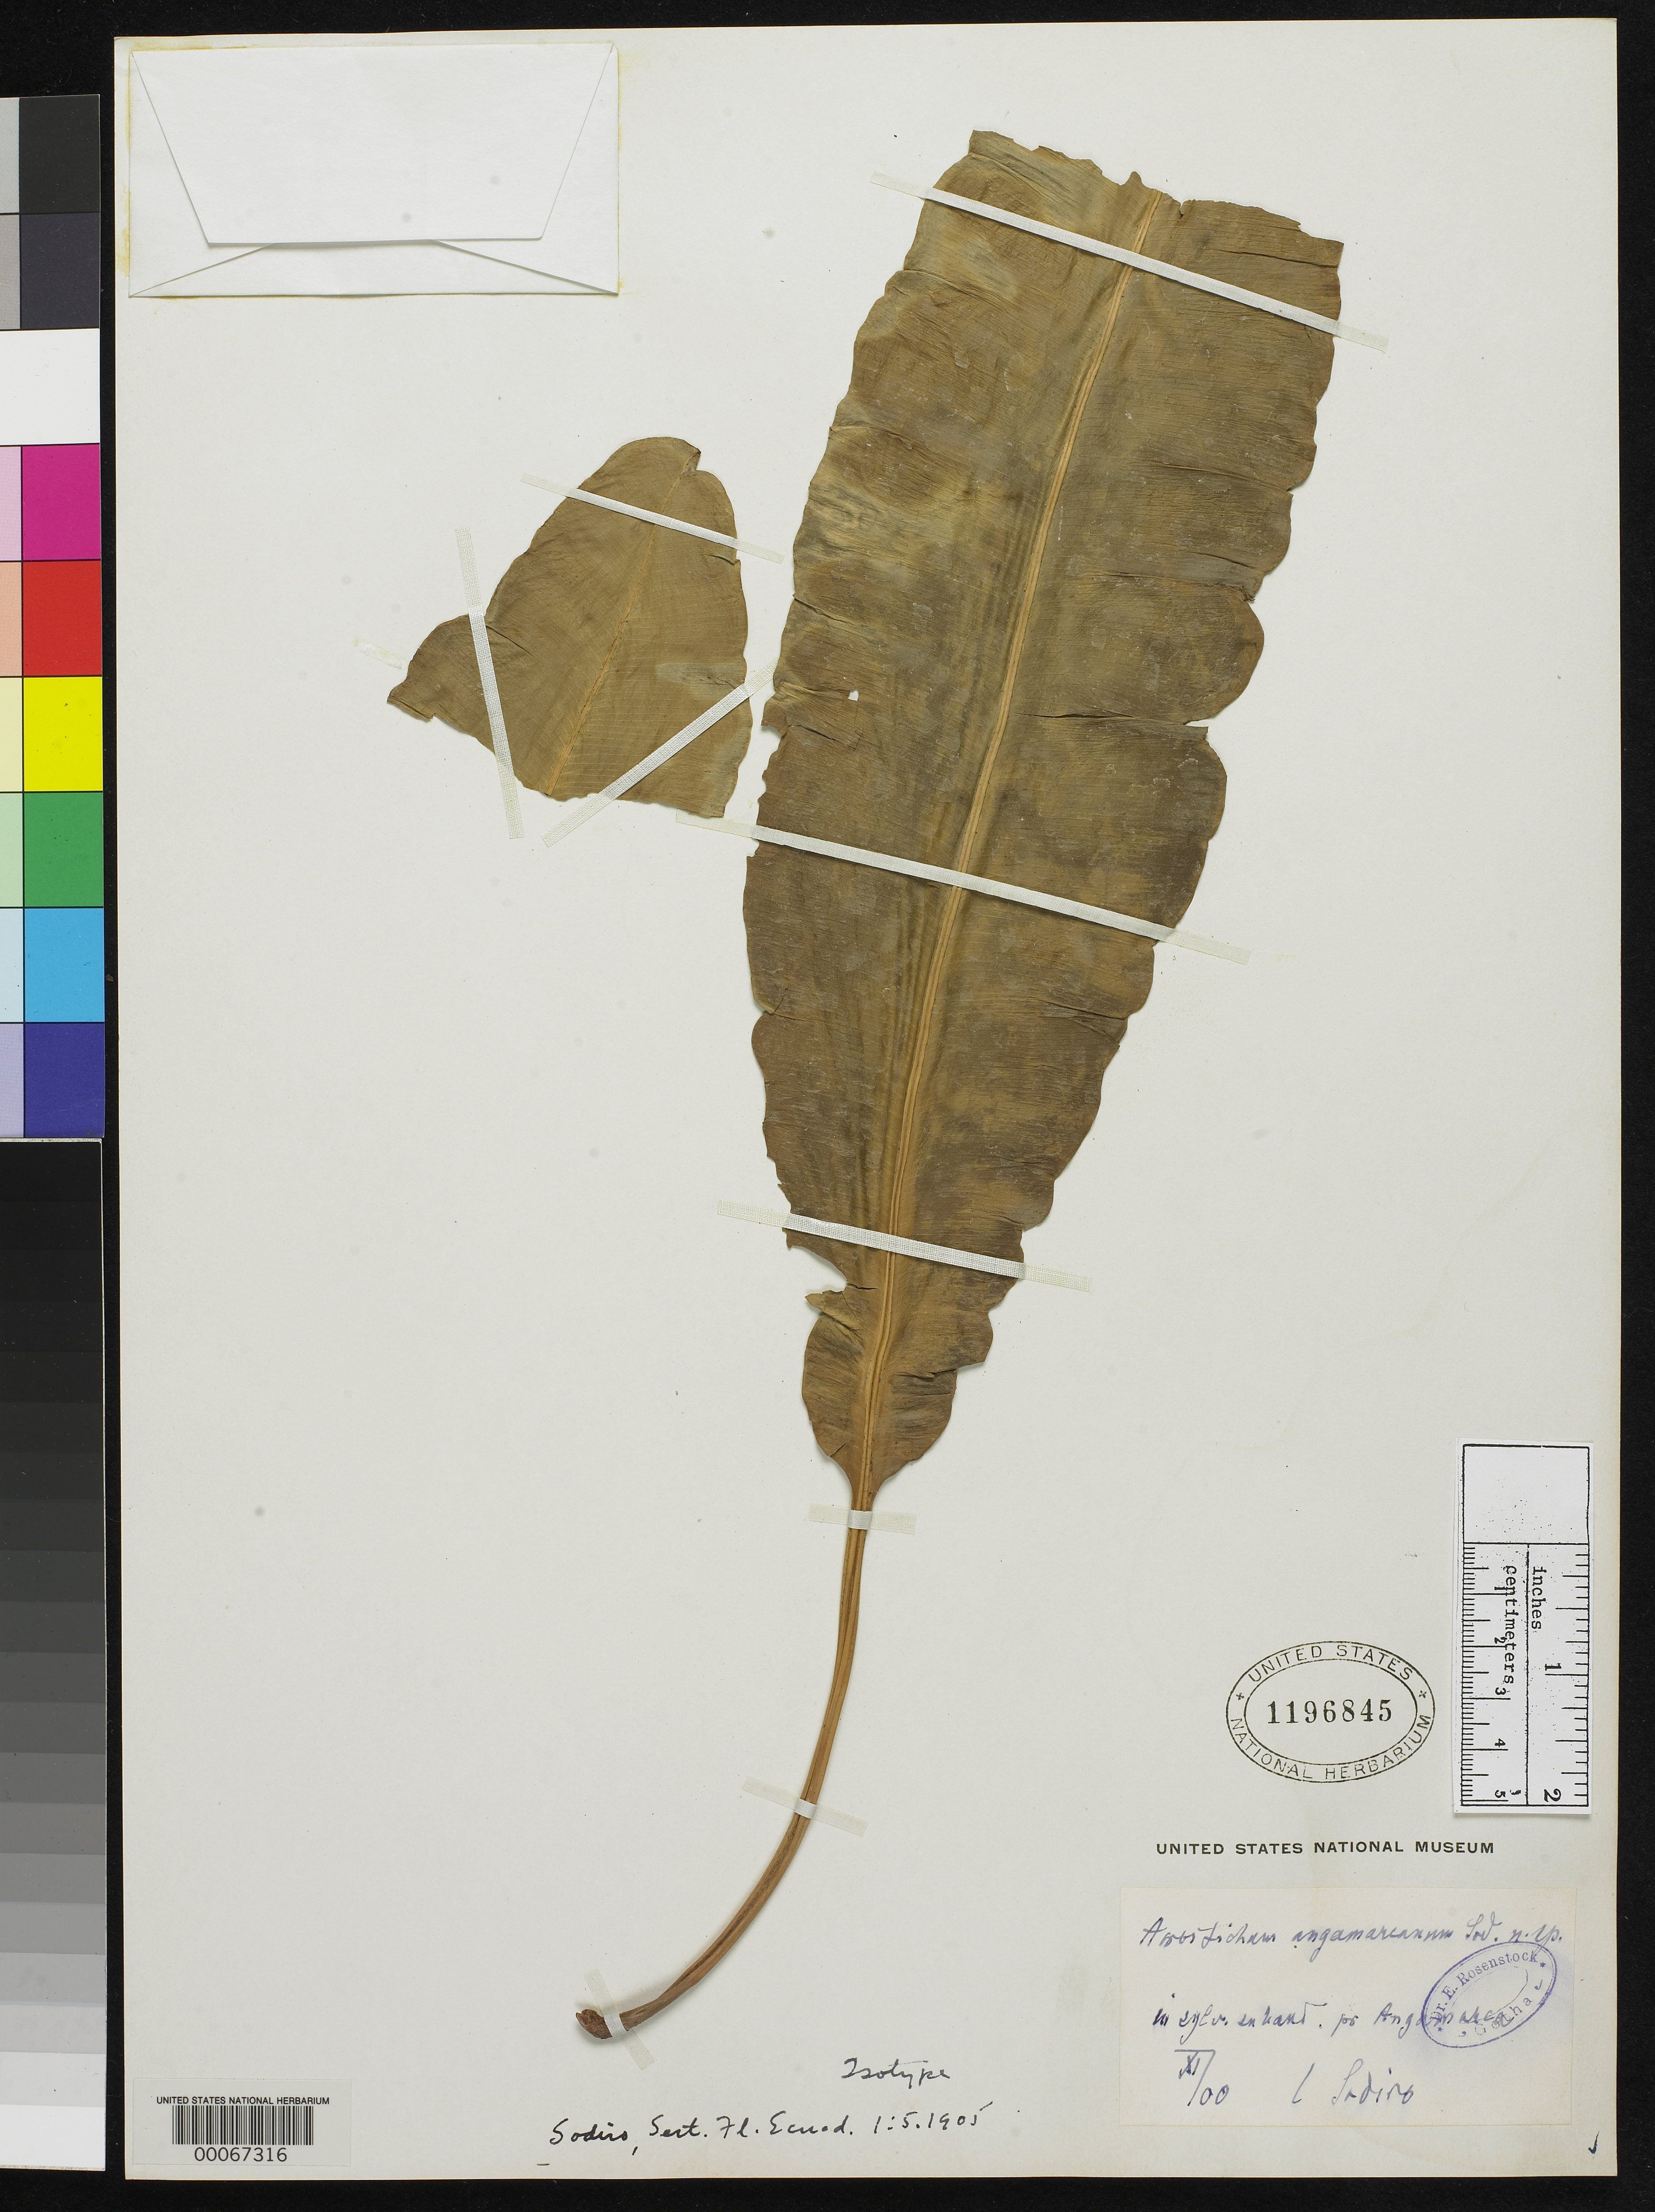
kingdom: Plantae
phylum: Tracheophyta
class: Polypodiopsida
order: Polypodiales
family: Pteridaceae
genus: Acrostichum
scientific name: Acrostichum angamarcanum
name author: Sodiro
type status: Type Collection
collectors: L. Sodiro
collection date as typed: Nov 1900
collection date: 1900-11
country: Ecuador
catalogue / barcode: US 1196845